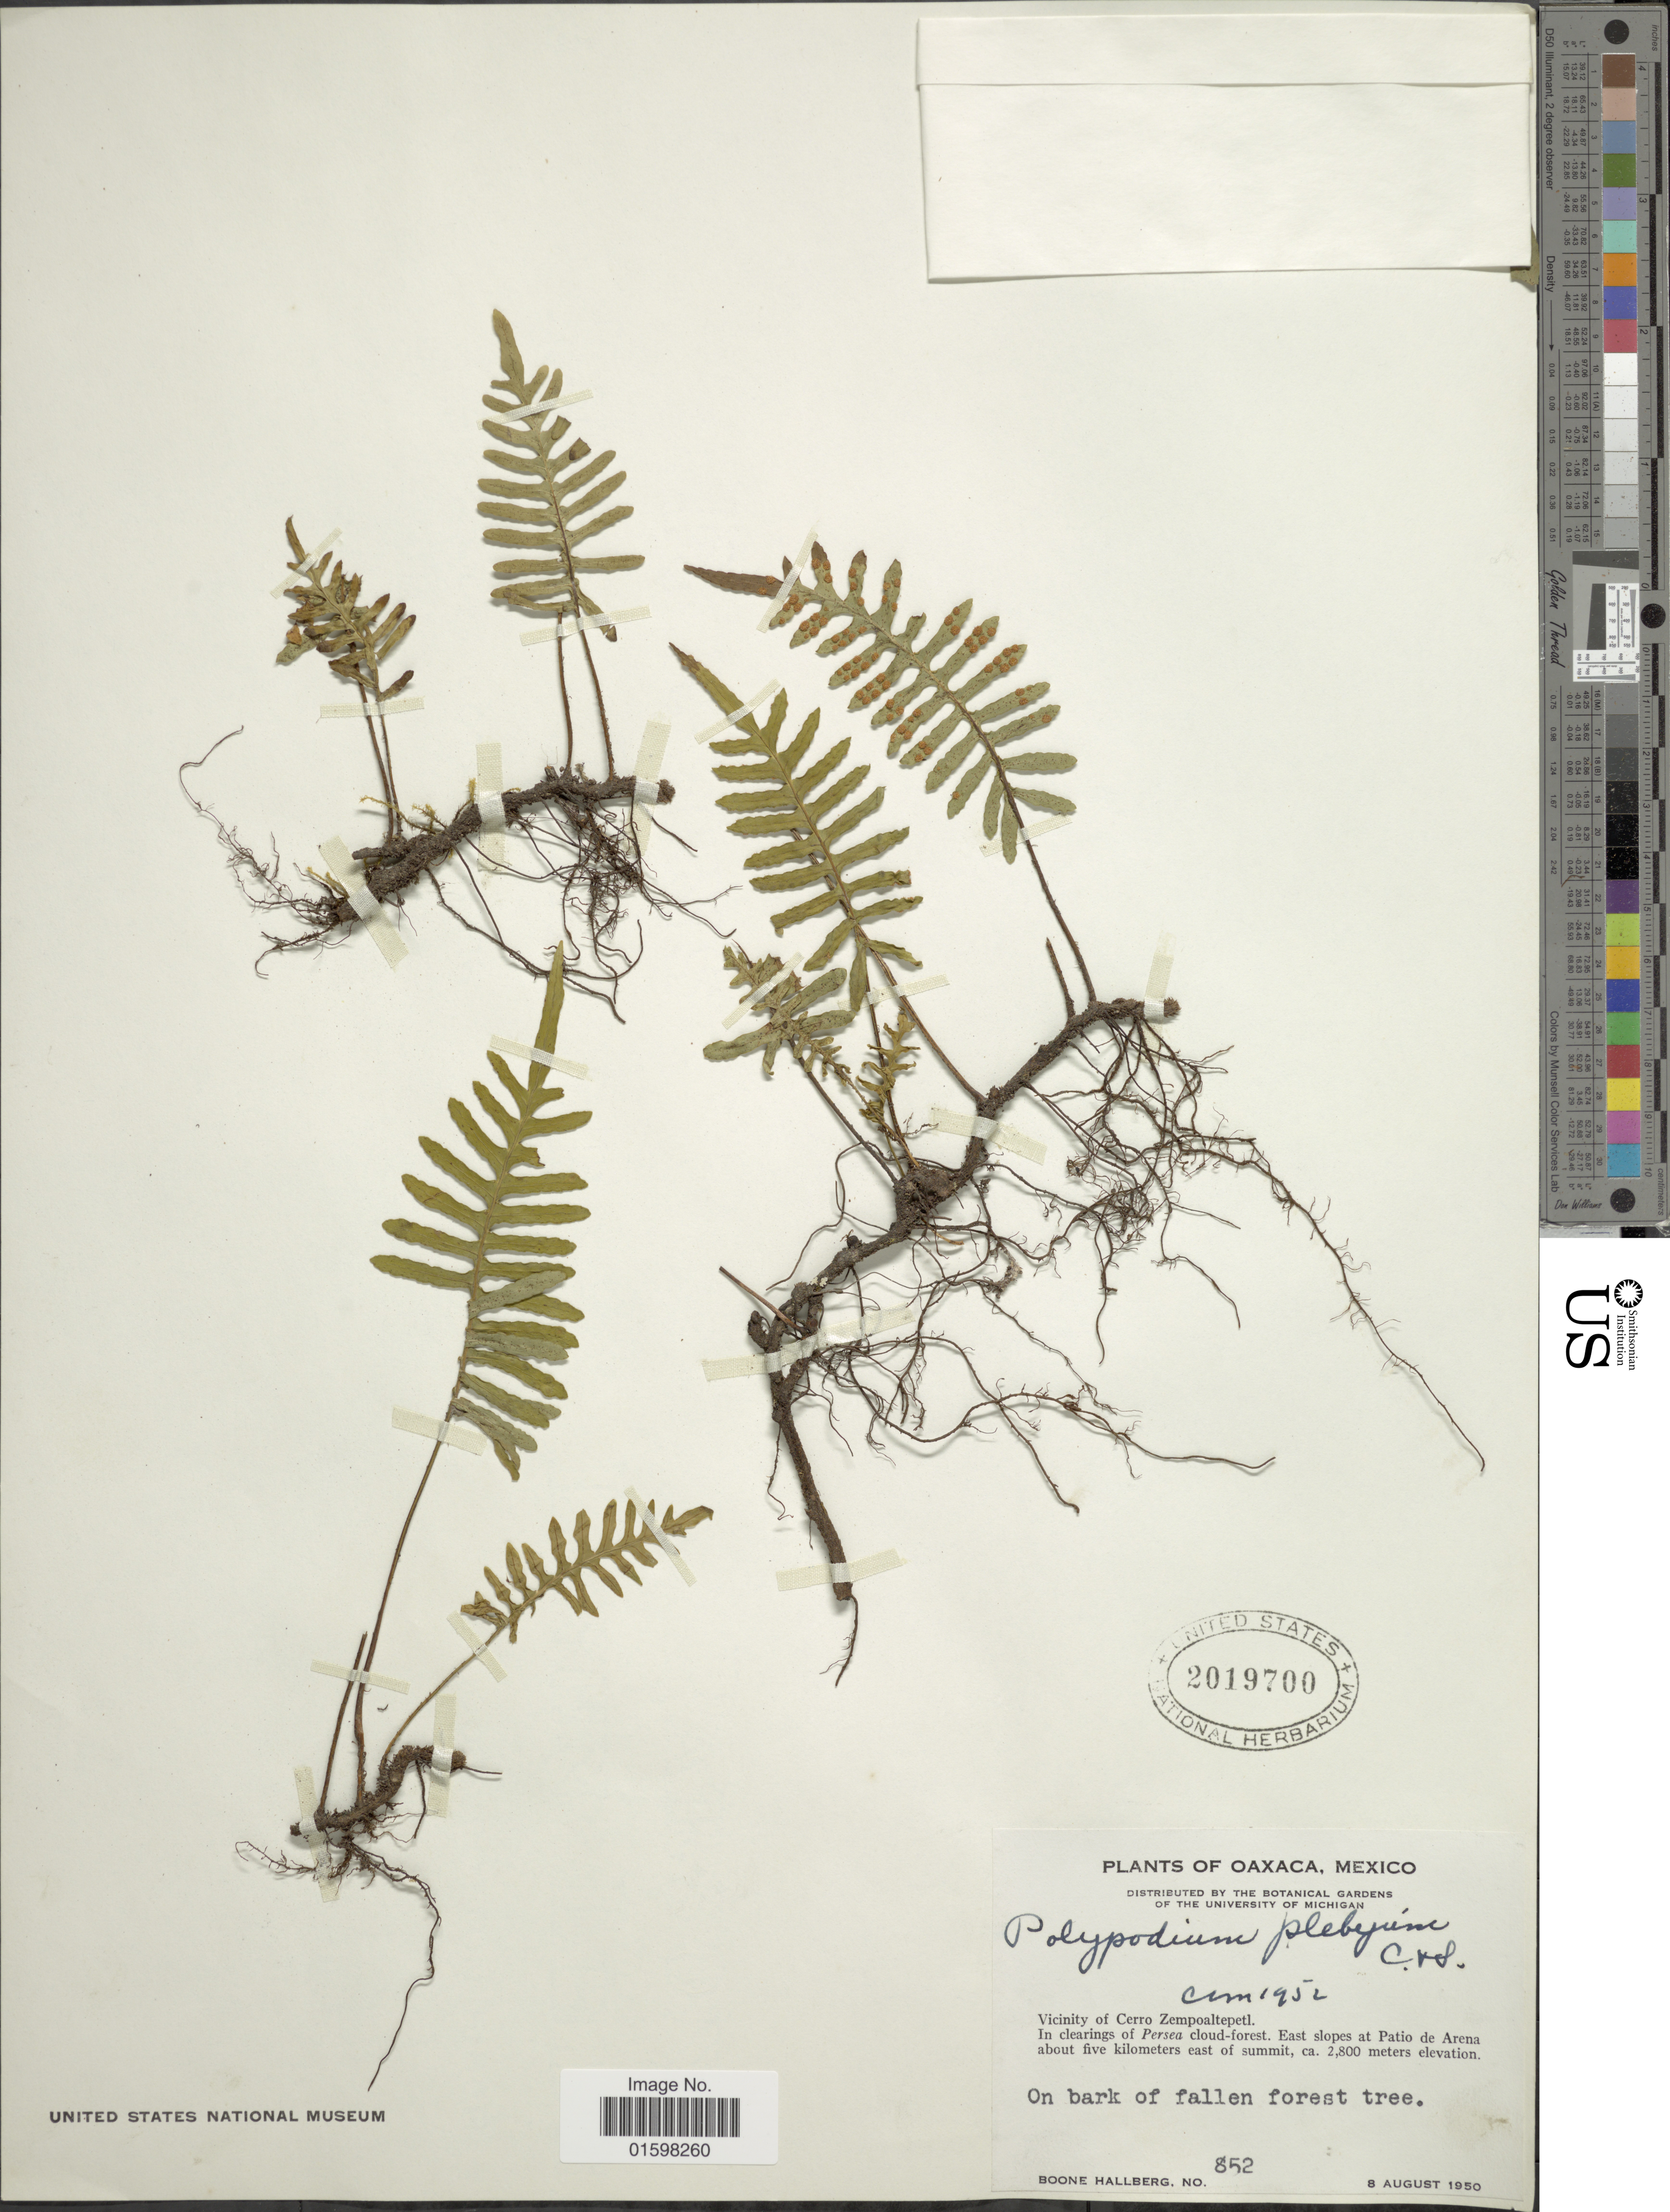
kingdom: Plantae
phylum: Tracheophyta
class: Polypodiopsida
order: Polypodiales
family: Polypodiaceae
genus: Pleopeltis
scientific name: Pleopeltis plebeia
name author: (Schltdl. ex Cham.) A.R. Sm. & Tejero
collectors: B. Hallberg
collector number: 852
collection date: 1950-08-08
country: Mexico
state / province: Oaxaca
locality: Vicinity of Cerro Zempoaltepetl. East slope at Patio de Arena about five kilometers east of summit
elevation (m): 2800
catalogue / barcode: US 2019700